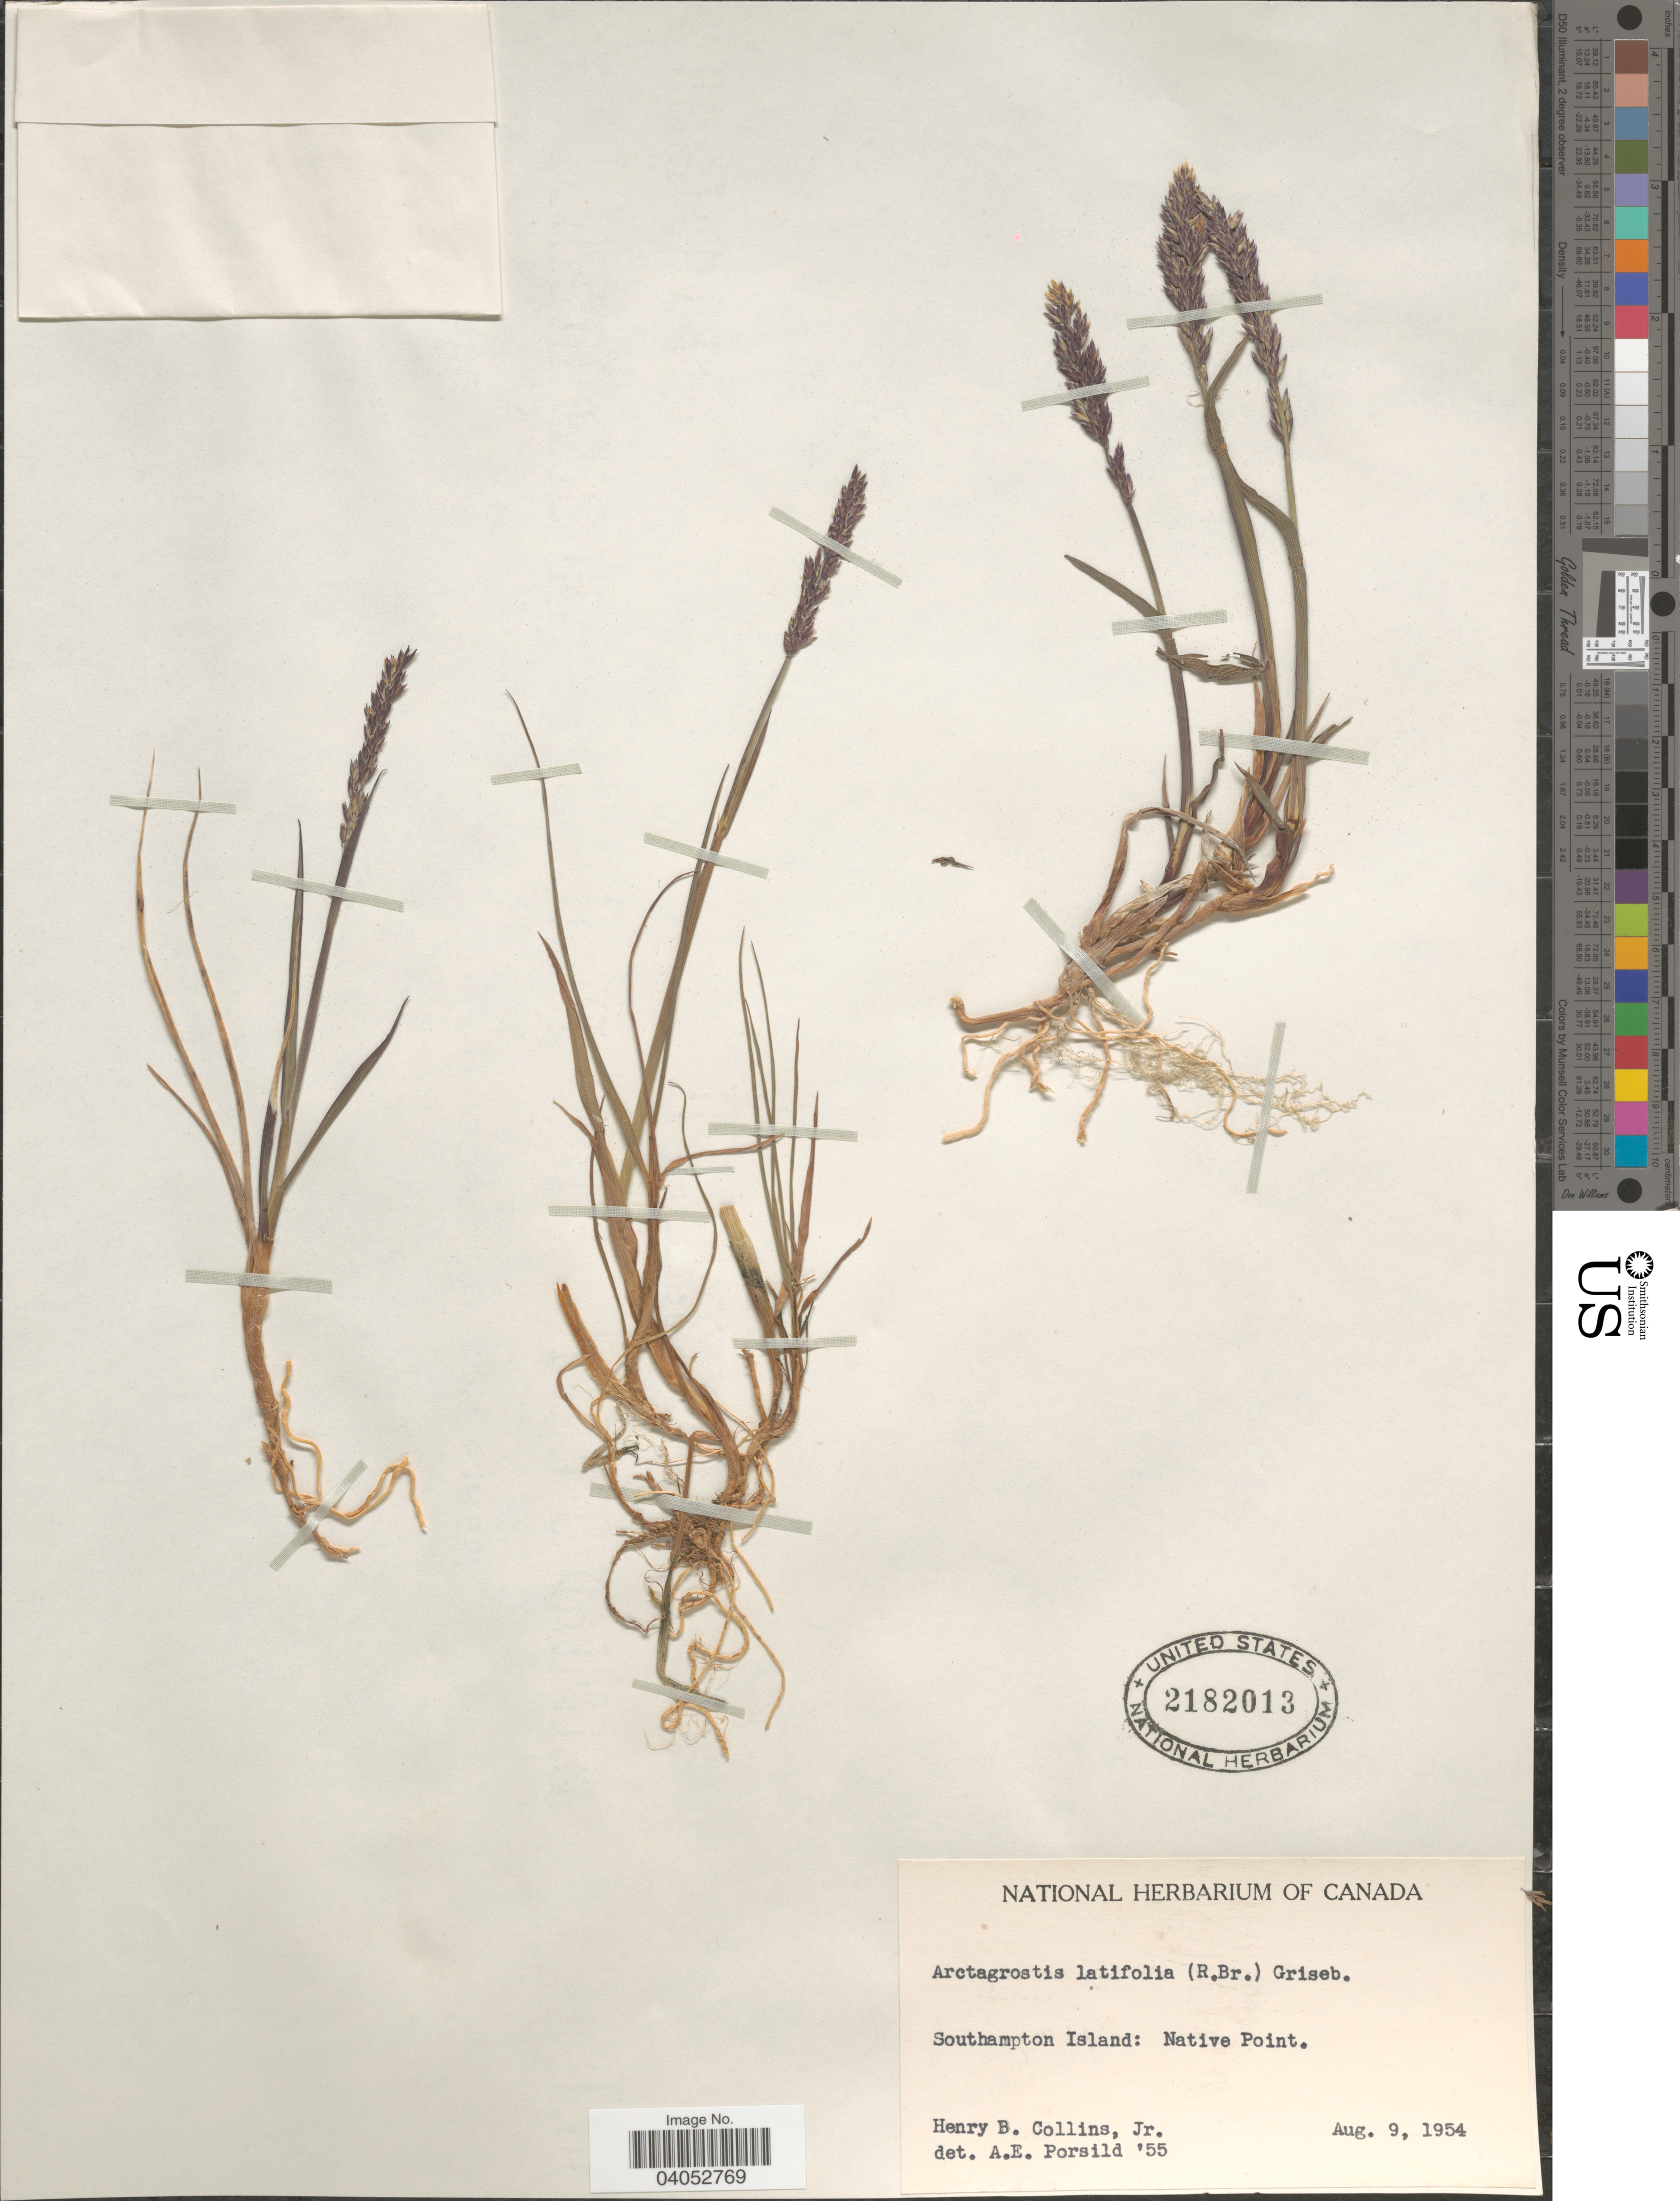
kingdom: Plantae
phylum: Tracheophyta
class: Liliopsida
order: Poales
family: Poaceae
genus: Arctagrostis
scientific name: Arctagrostis latifolia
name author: (R. Br.) Griseb.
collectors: H. Collins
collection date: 1954-08-09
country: Canada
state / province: Nunavut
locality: Southampton Island: Native Point.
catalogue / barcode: US 2182013